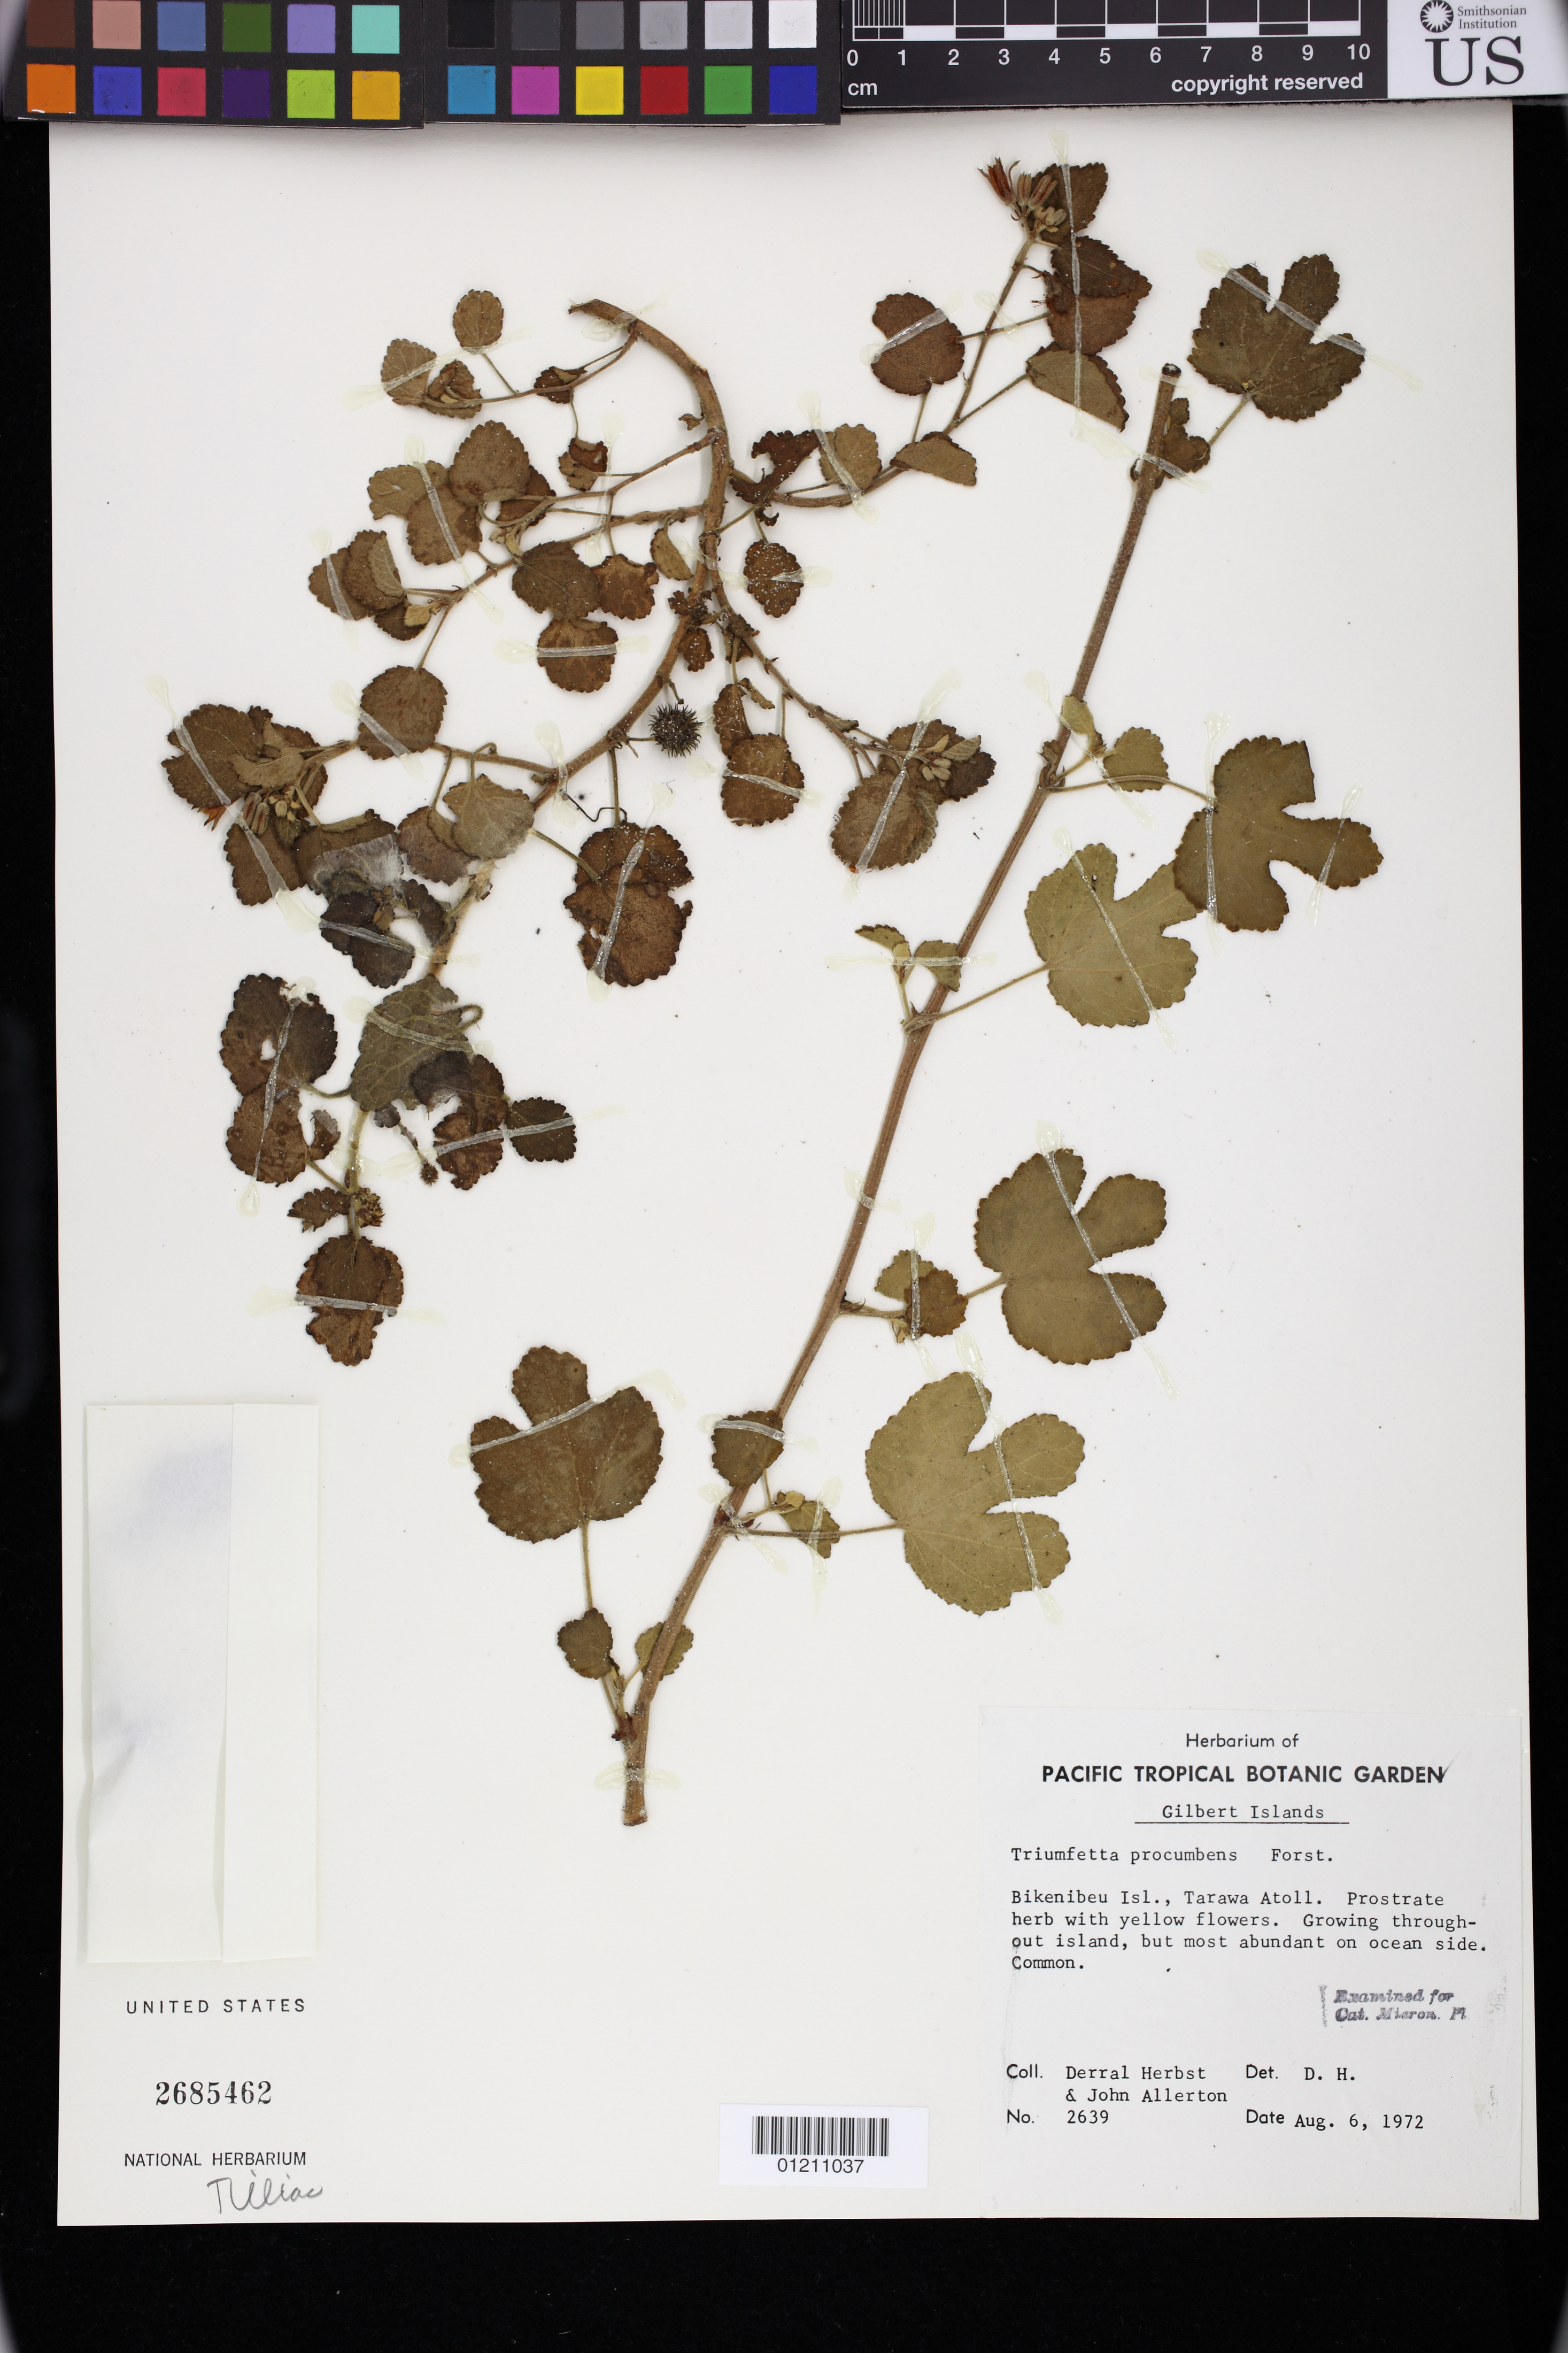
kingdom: Plantae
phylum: Tracheophyta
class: Magnoliopsida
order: Malvales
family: Malvaceae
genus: Triumfetta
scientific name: Triumfetta procumbens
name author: G. Forst.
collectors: D. R. Herbst & J. Allerton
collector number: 2639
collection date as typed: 08 Jun 1972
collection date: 1972-06-08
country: Kiribati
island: Tarawa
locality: Gilbert Islands: Bikenibeu Islet, Tarawa Atoll.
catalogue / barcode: US 2685462